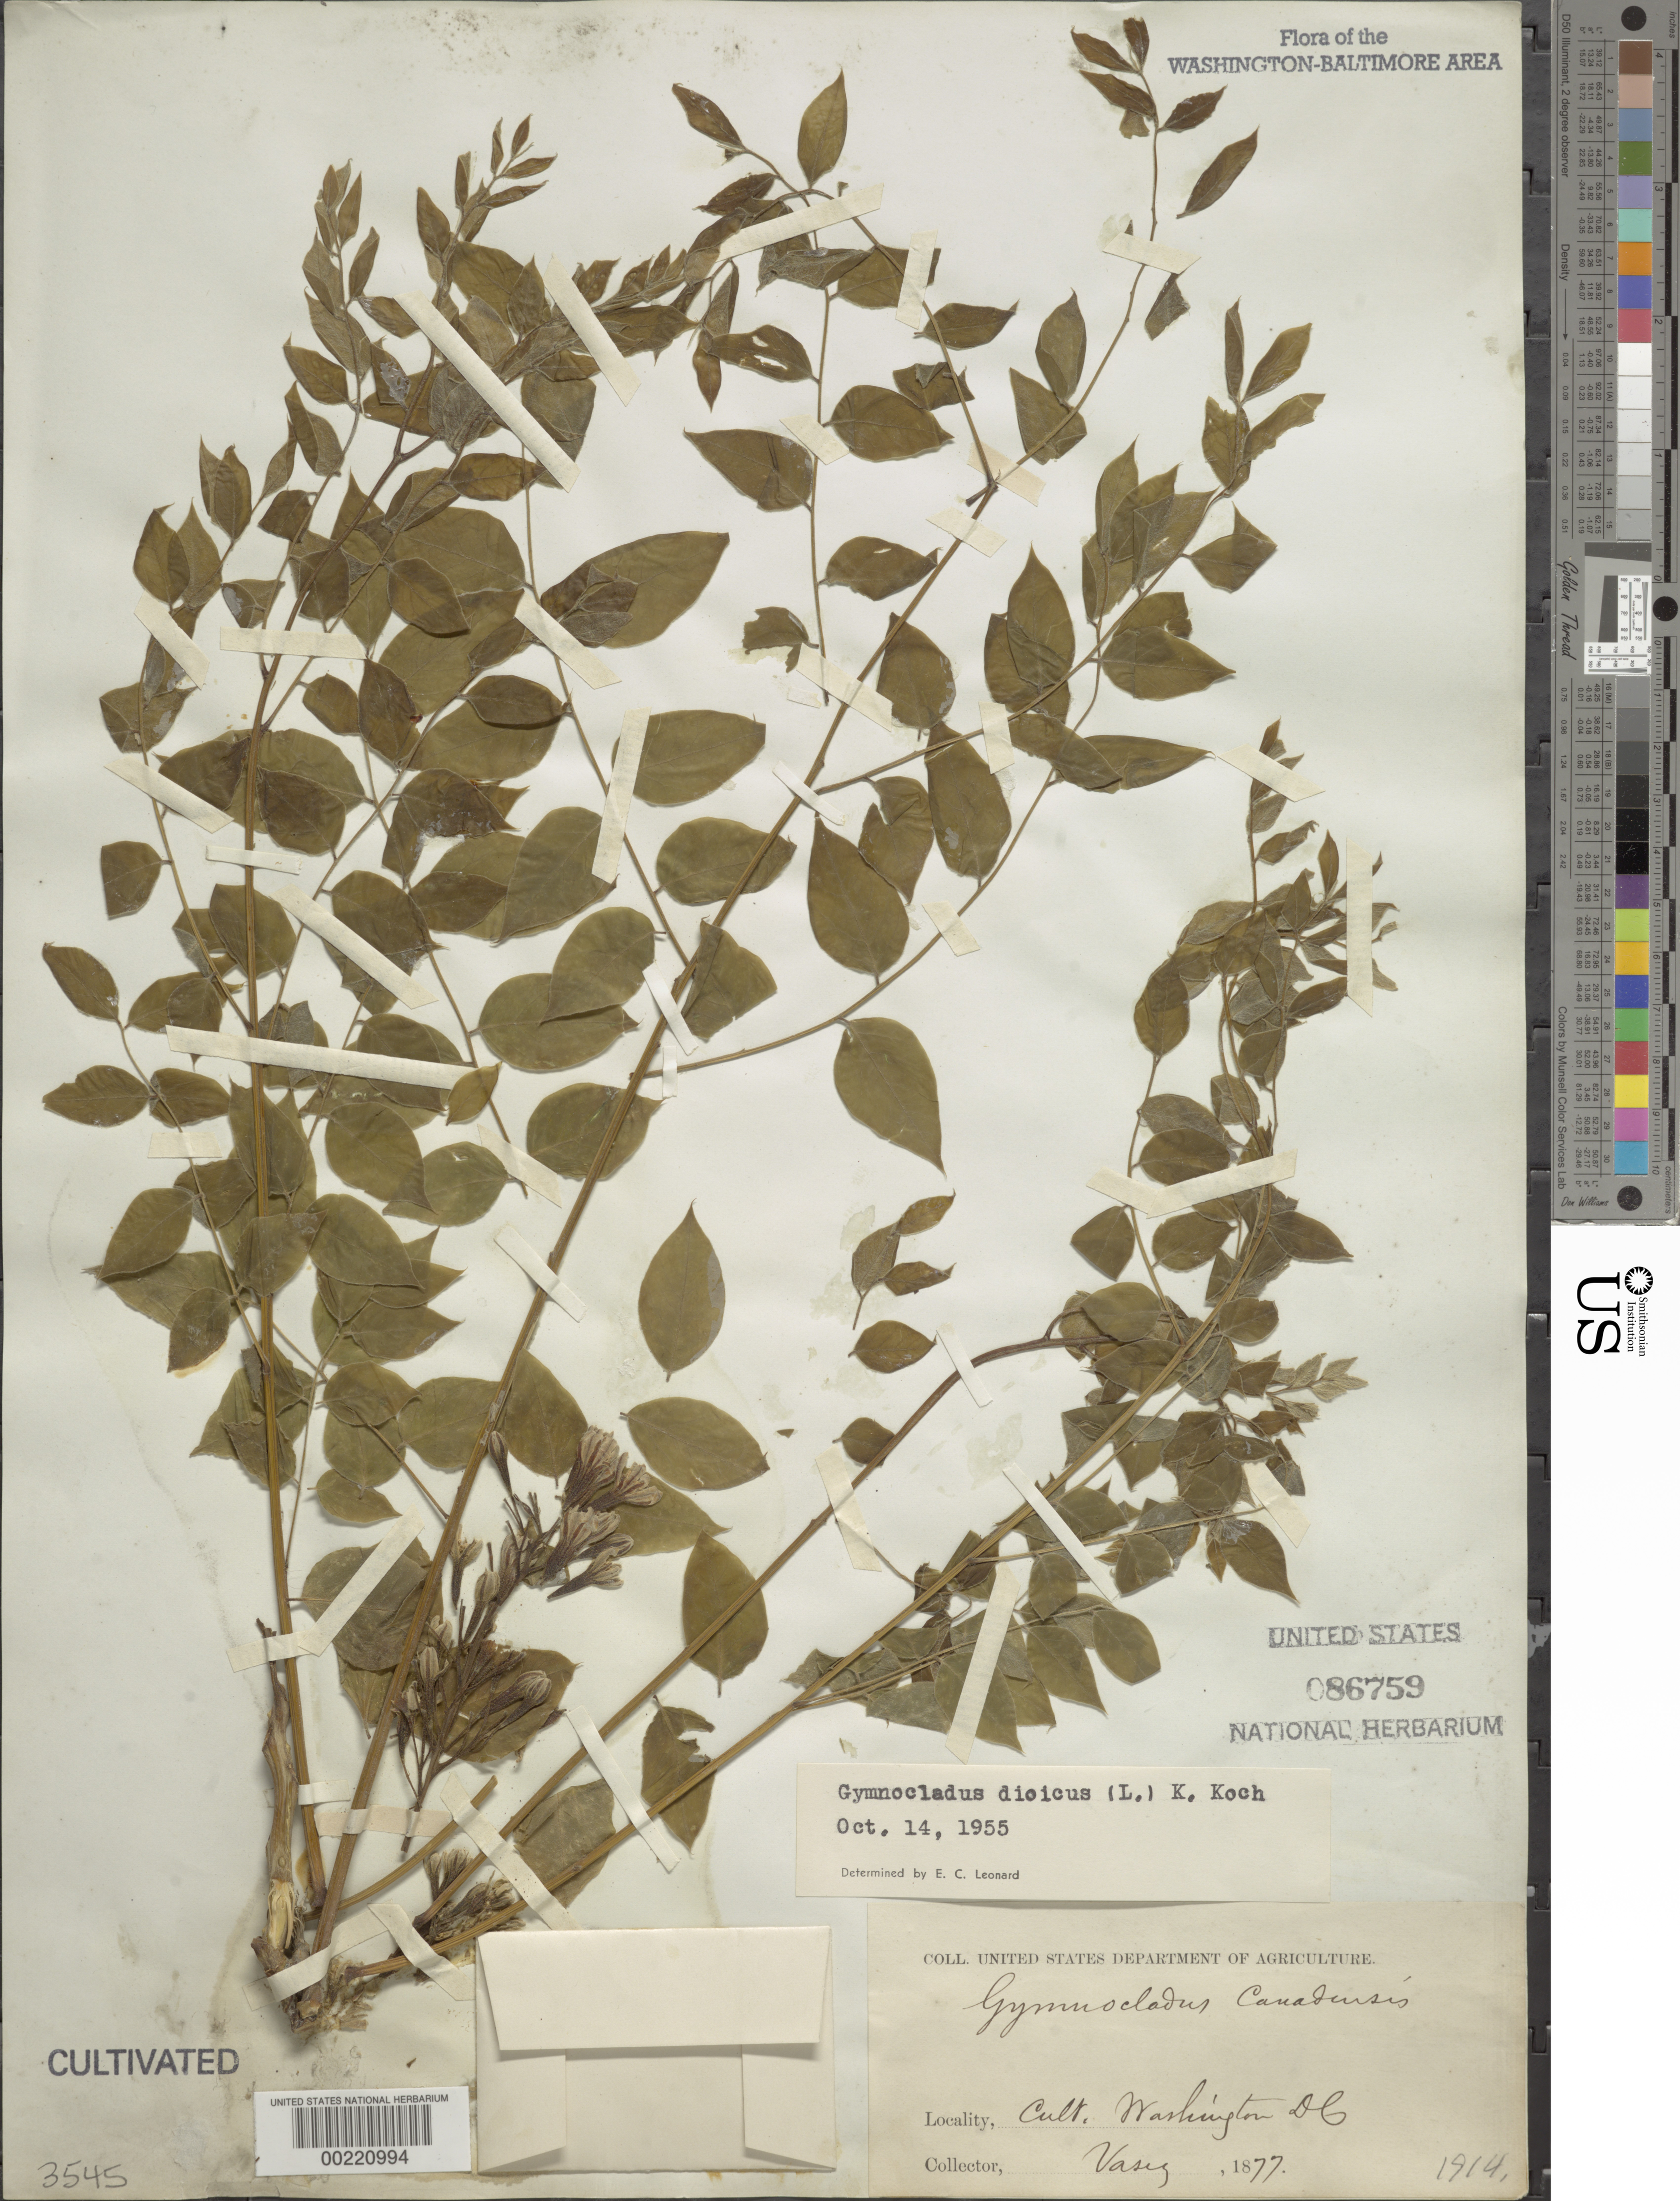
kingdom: Plantae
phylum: Tracheophyta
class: Magnoliopsida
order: Fabales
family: Fabaceae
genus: Gymnocladus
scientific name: Gymnocladus dioicus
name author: (L.) K. Koch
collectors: G. R. Vasey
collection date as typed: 1877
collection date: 1877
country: United States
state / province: District of Columbia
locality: Department of Agriculture grounds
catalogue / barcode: US 86759